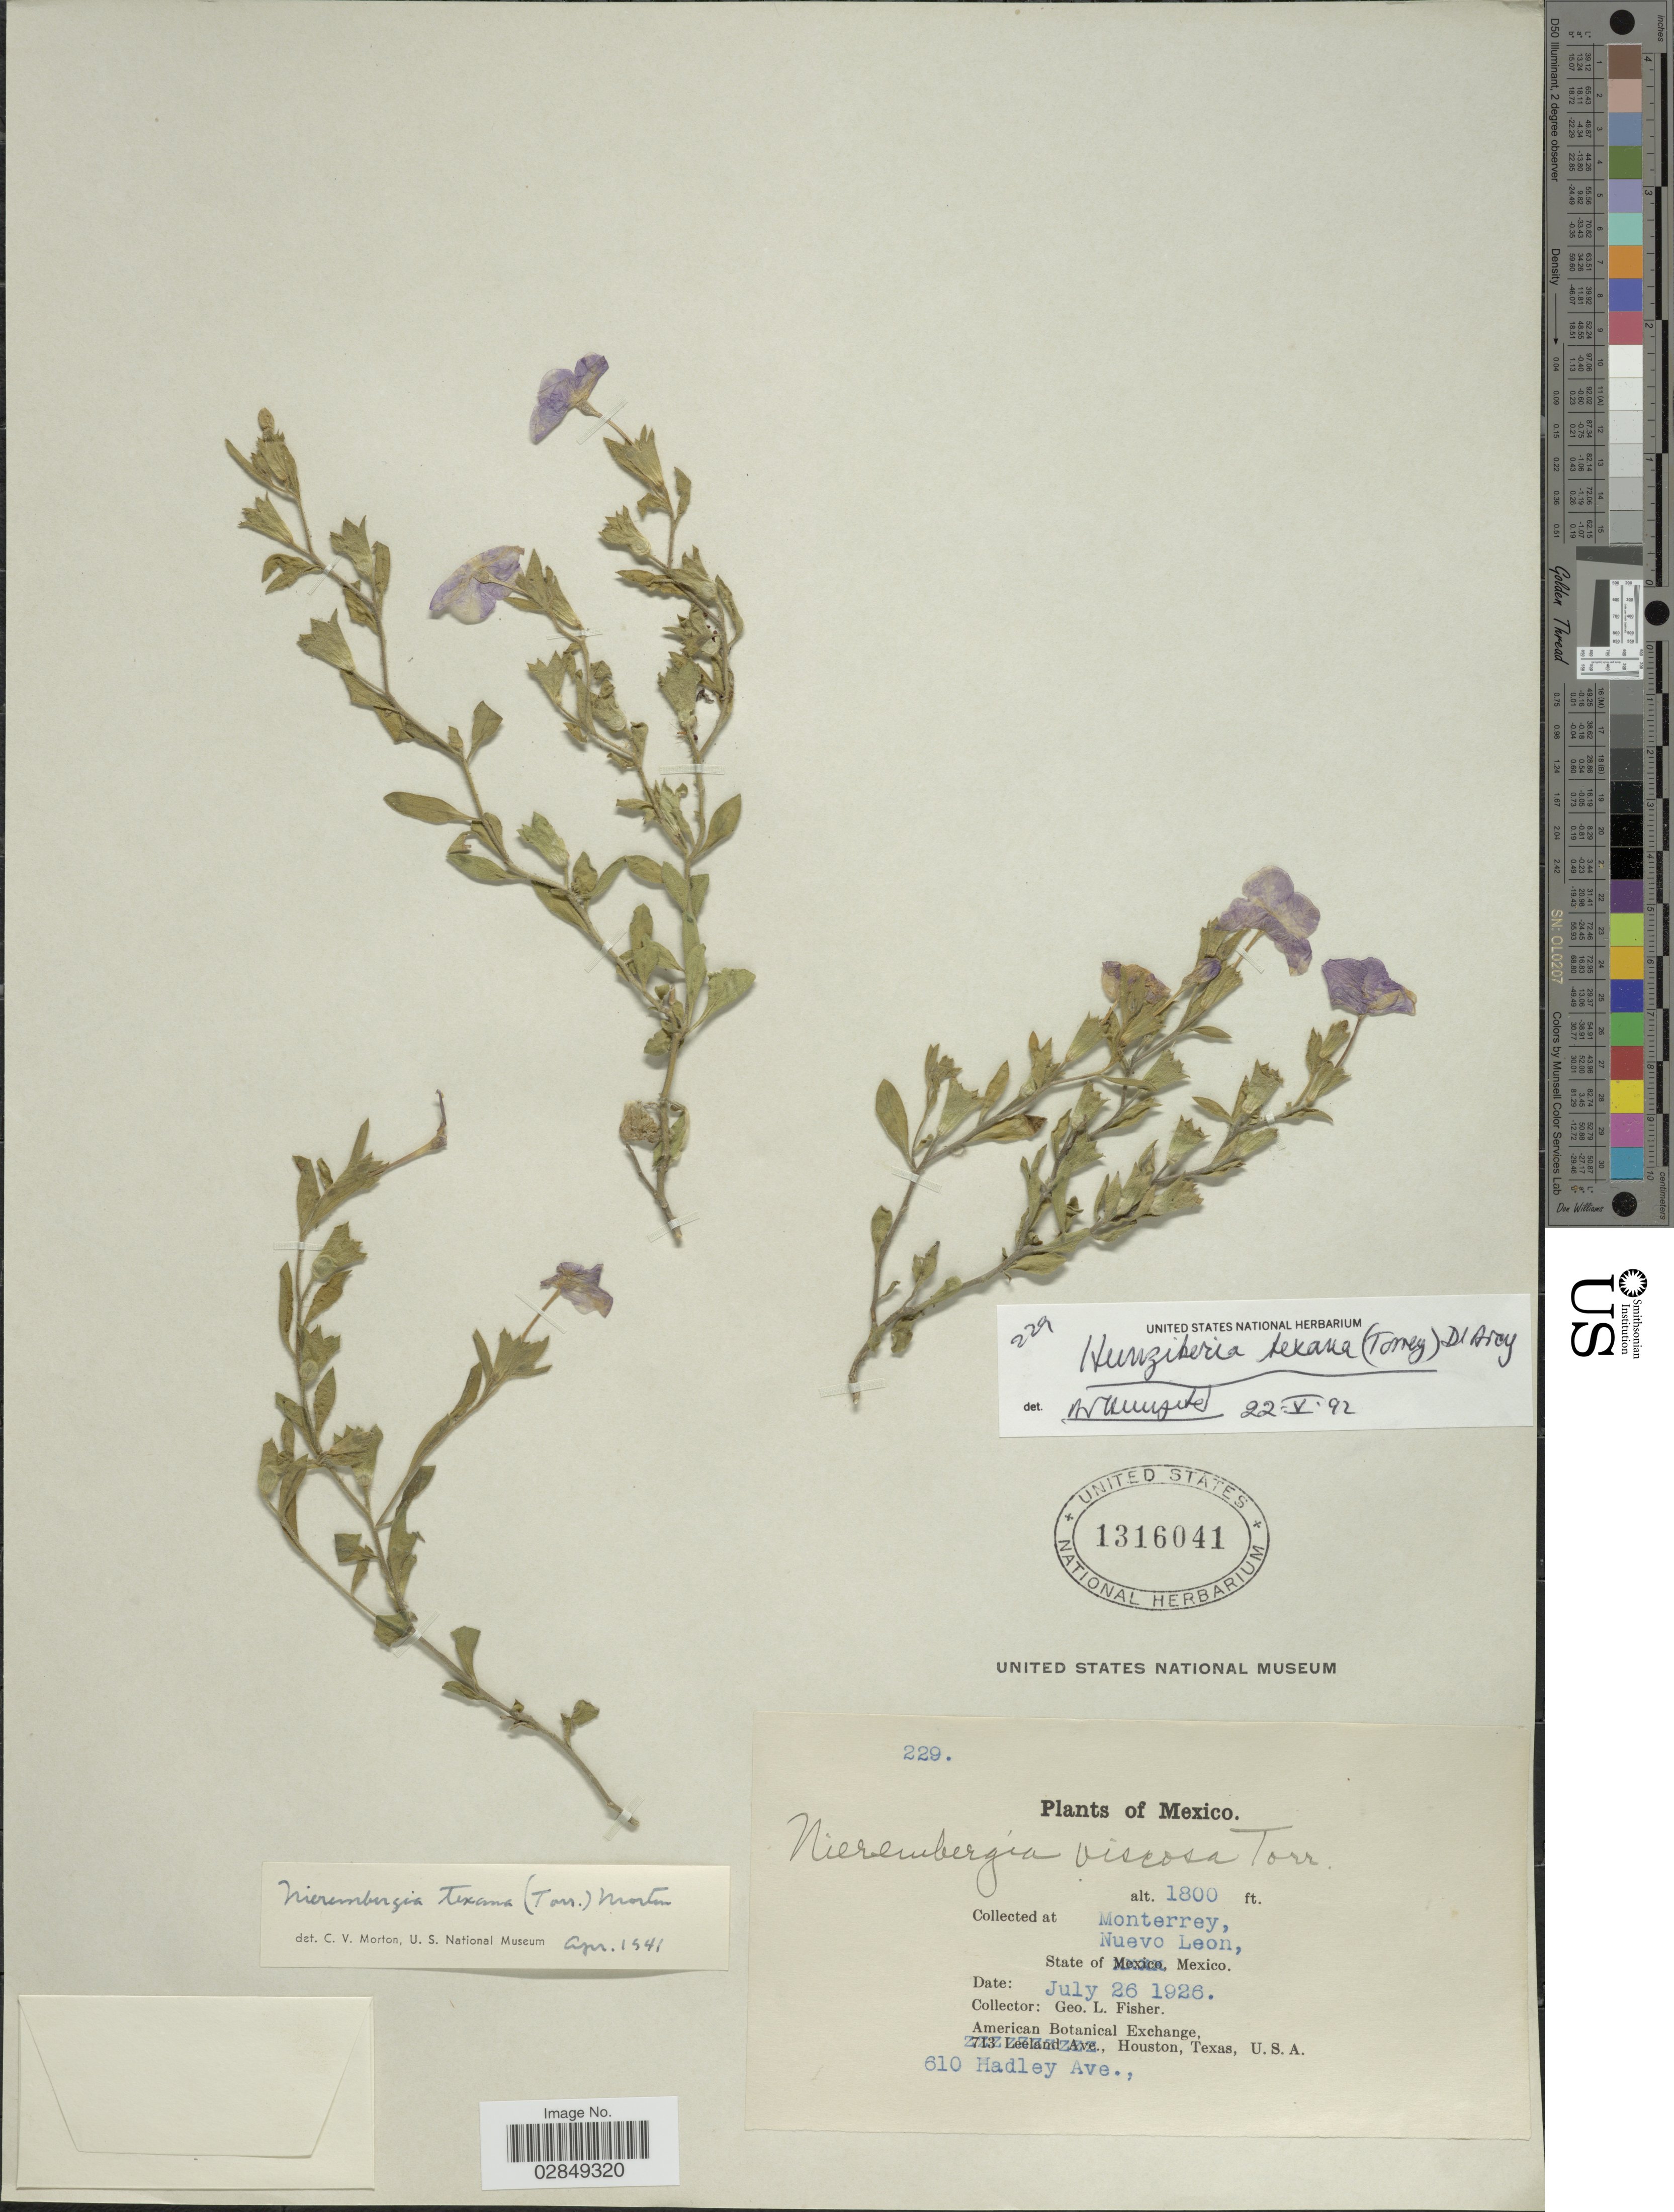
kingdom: Plantae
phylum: Tracheophyta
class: Magnoliopsida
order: Solanales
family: Solanaceae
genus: Hunzikeria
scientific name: Hunzikeria texana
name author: (Torr.) D'Arcy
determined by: Hunziker, A. T.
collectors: G. L. Fisher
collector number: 229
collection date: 1926-07-26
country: Mexico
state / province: Nuevo León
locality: Monterrey.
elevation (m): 549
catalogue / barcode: US 1316041